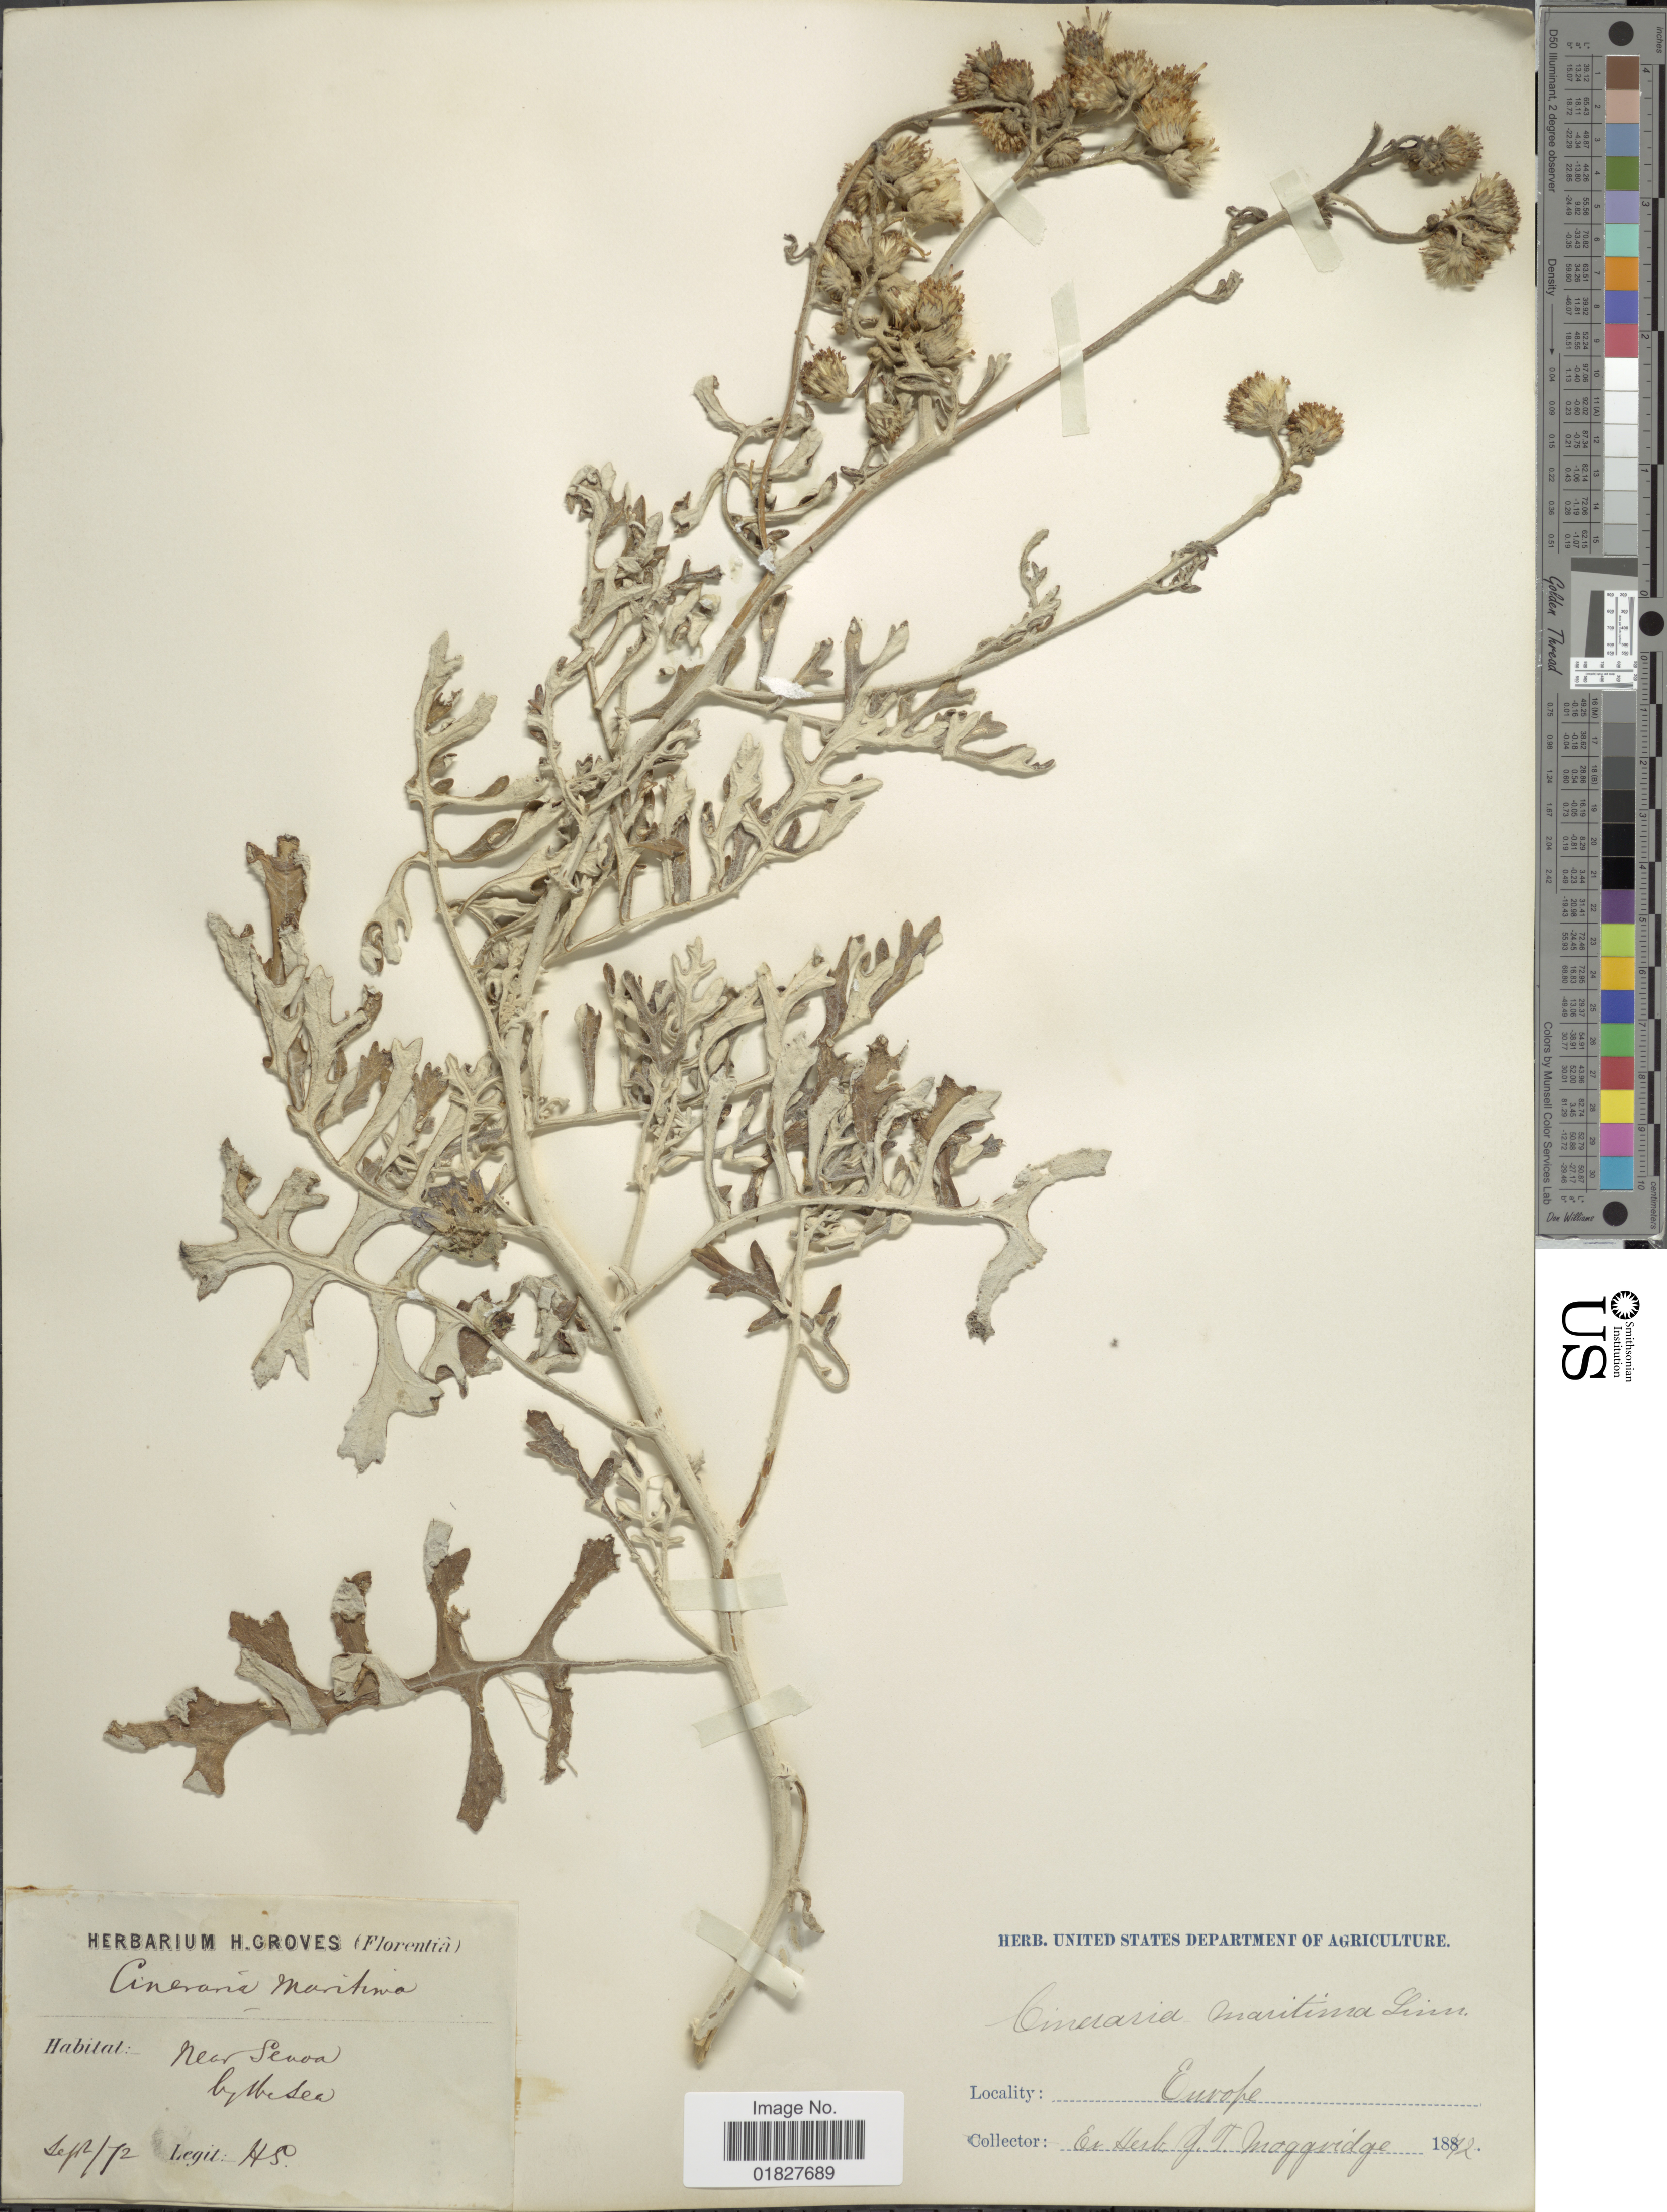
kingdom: Plantae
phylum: Tracheophyta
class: Magnoliopsida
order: Asterales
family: Asteraceae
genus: Cineraria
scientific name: Cineraria maritima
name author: (L.) L.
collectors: H. Groves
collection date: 1872-07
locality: Europe, near Senoa by Wesen [interpreted]